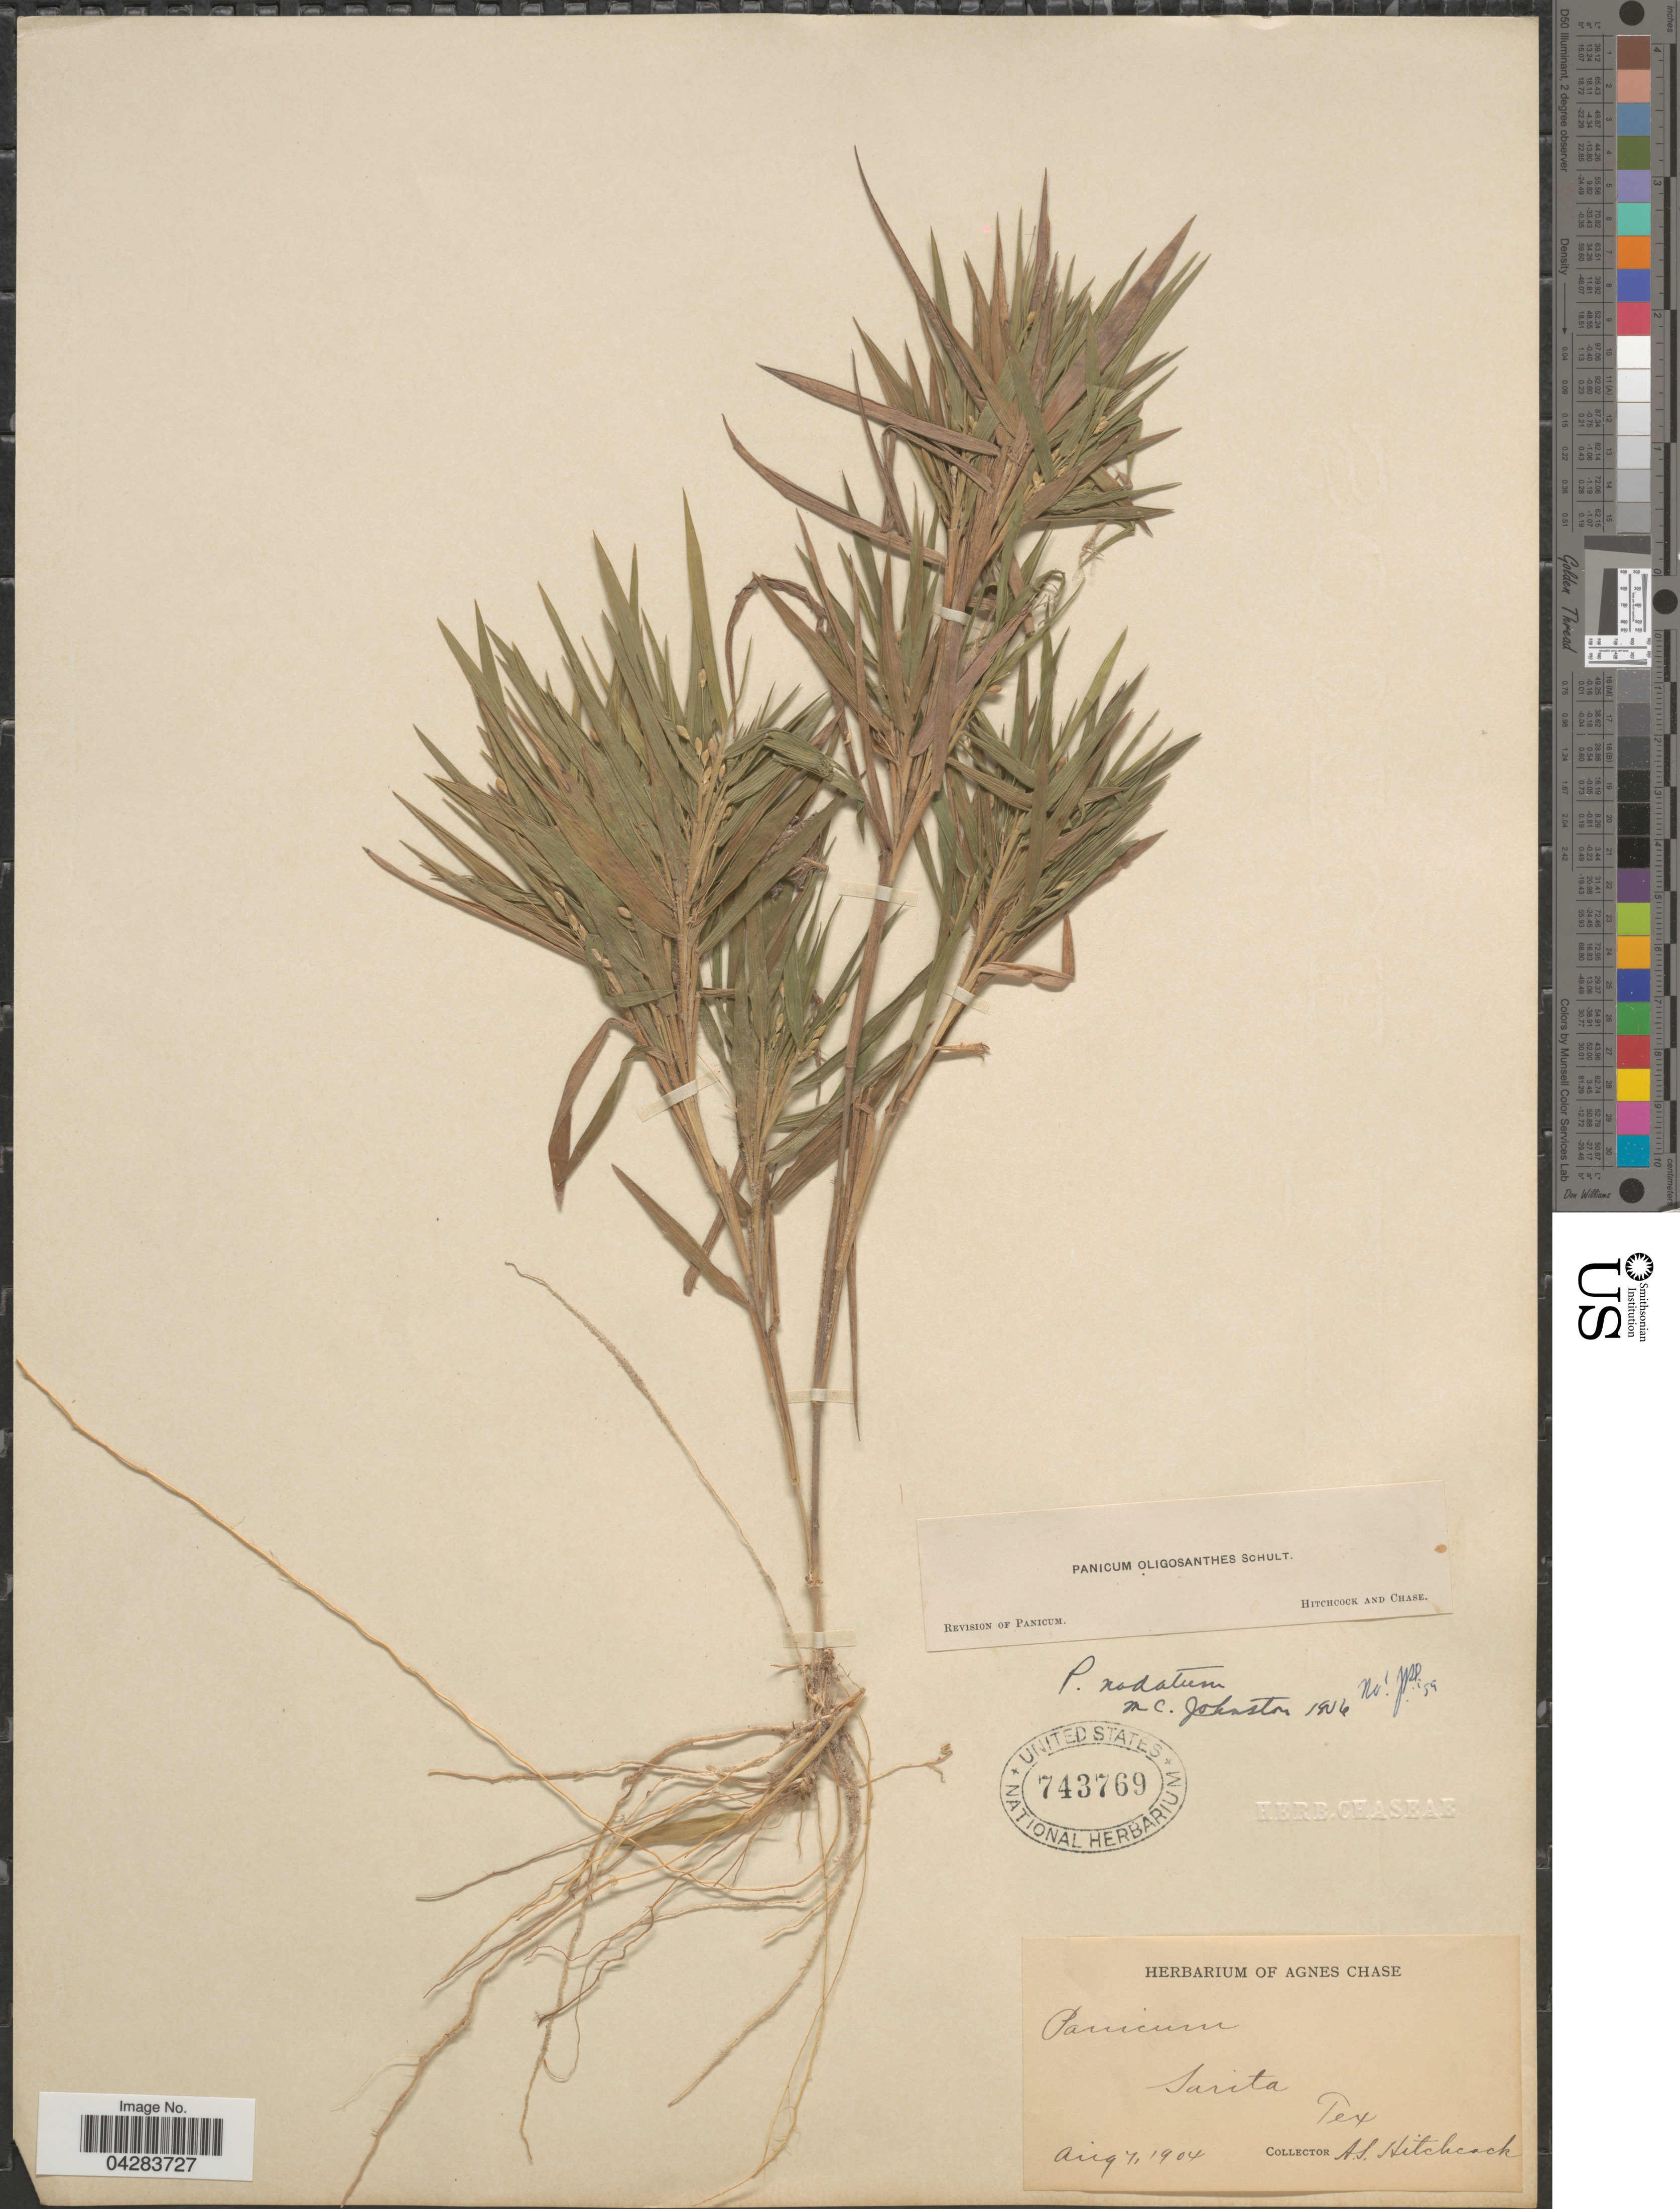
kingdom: Plantae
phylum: Tracheophyta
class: Liliopsida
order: Poales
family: Poaceae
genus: Dichanthelium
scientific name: Dichanthelium oligosanthes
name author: (Schult.) Gould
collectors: A. S. Hitchcock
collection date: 1904-08-07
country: United States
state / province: Texas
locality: Sarita.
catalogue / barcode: US 743769